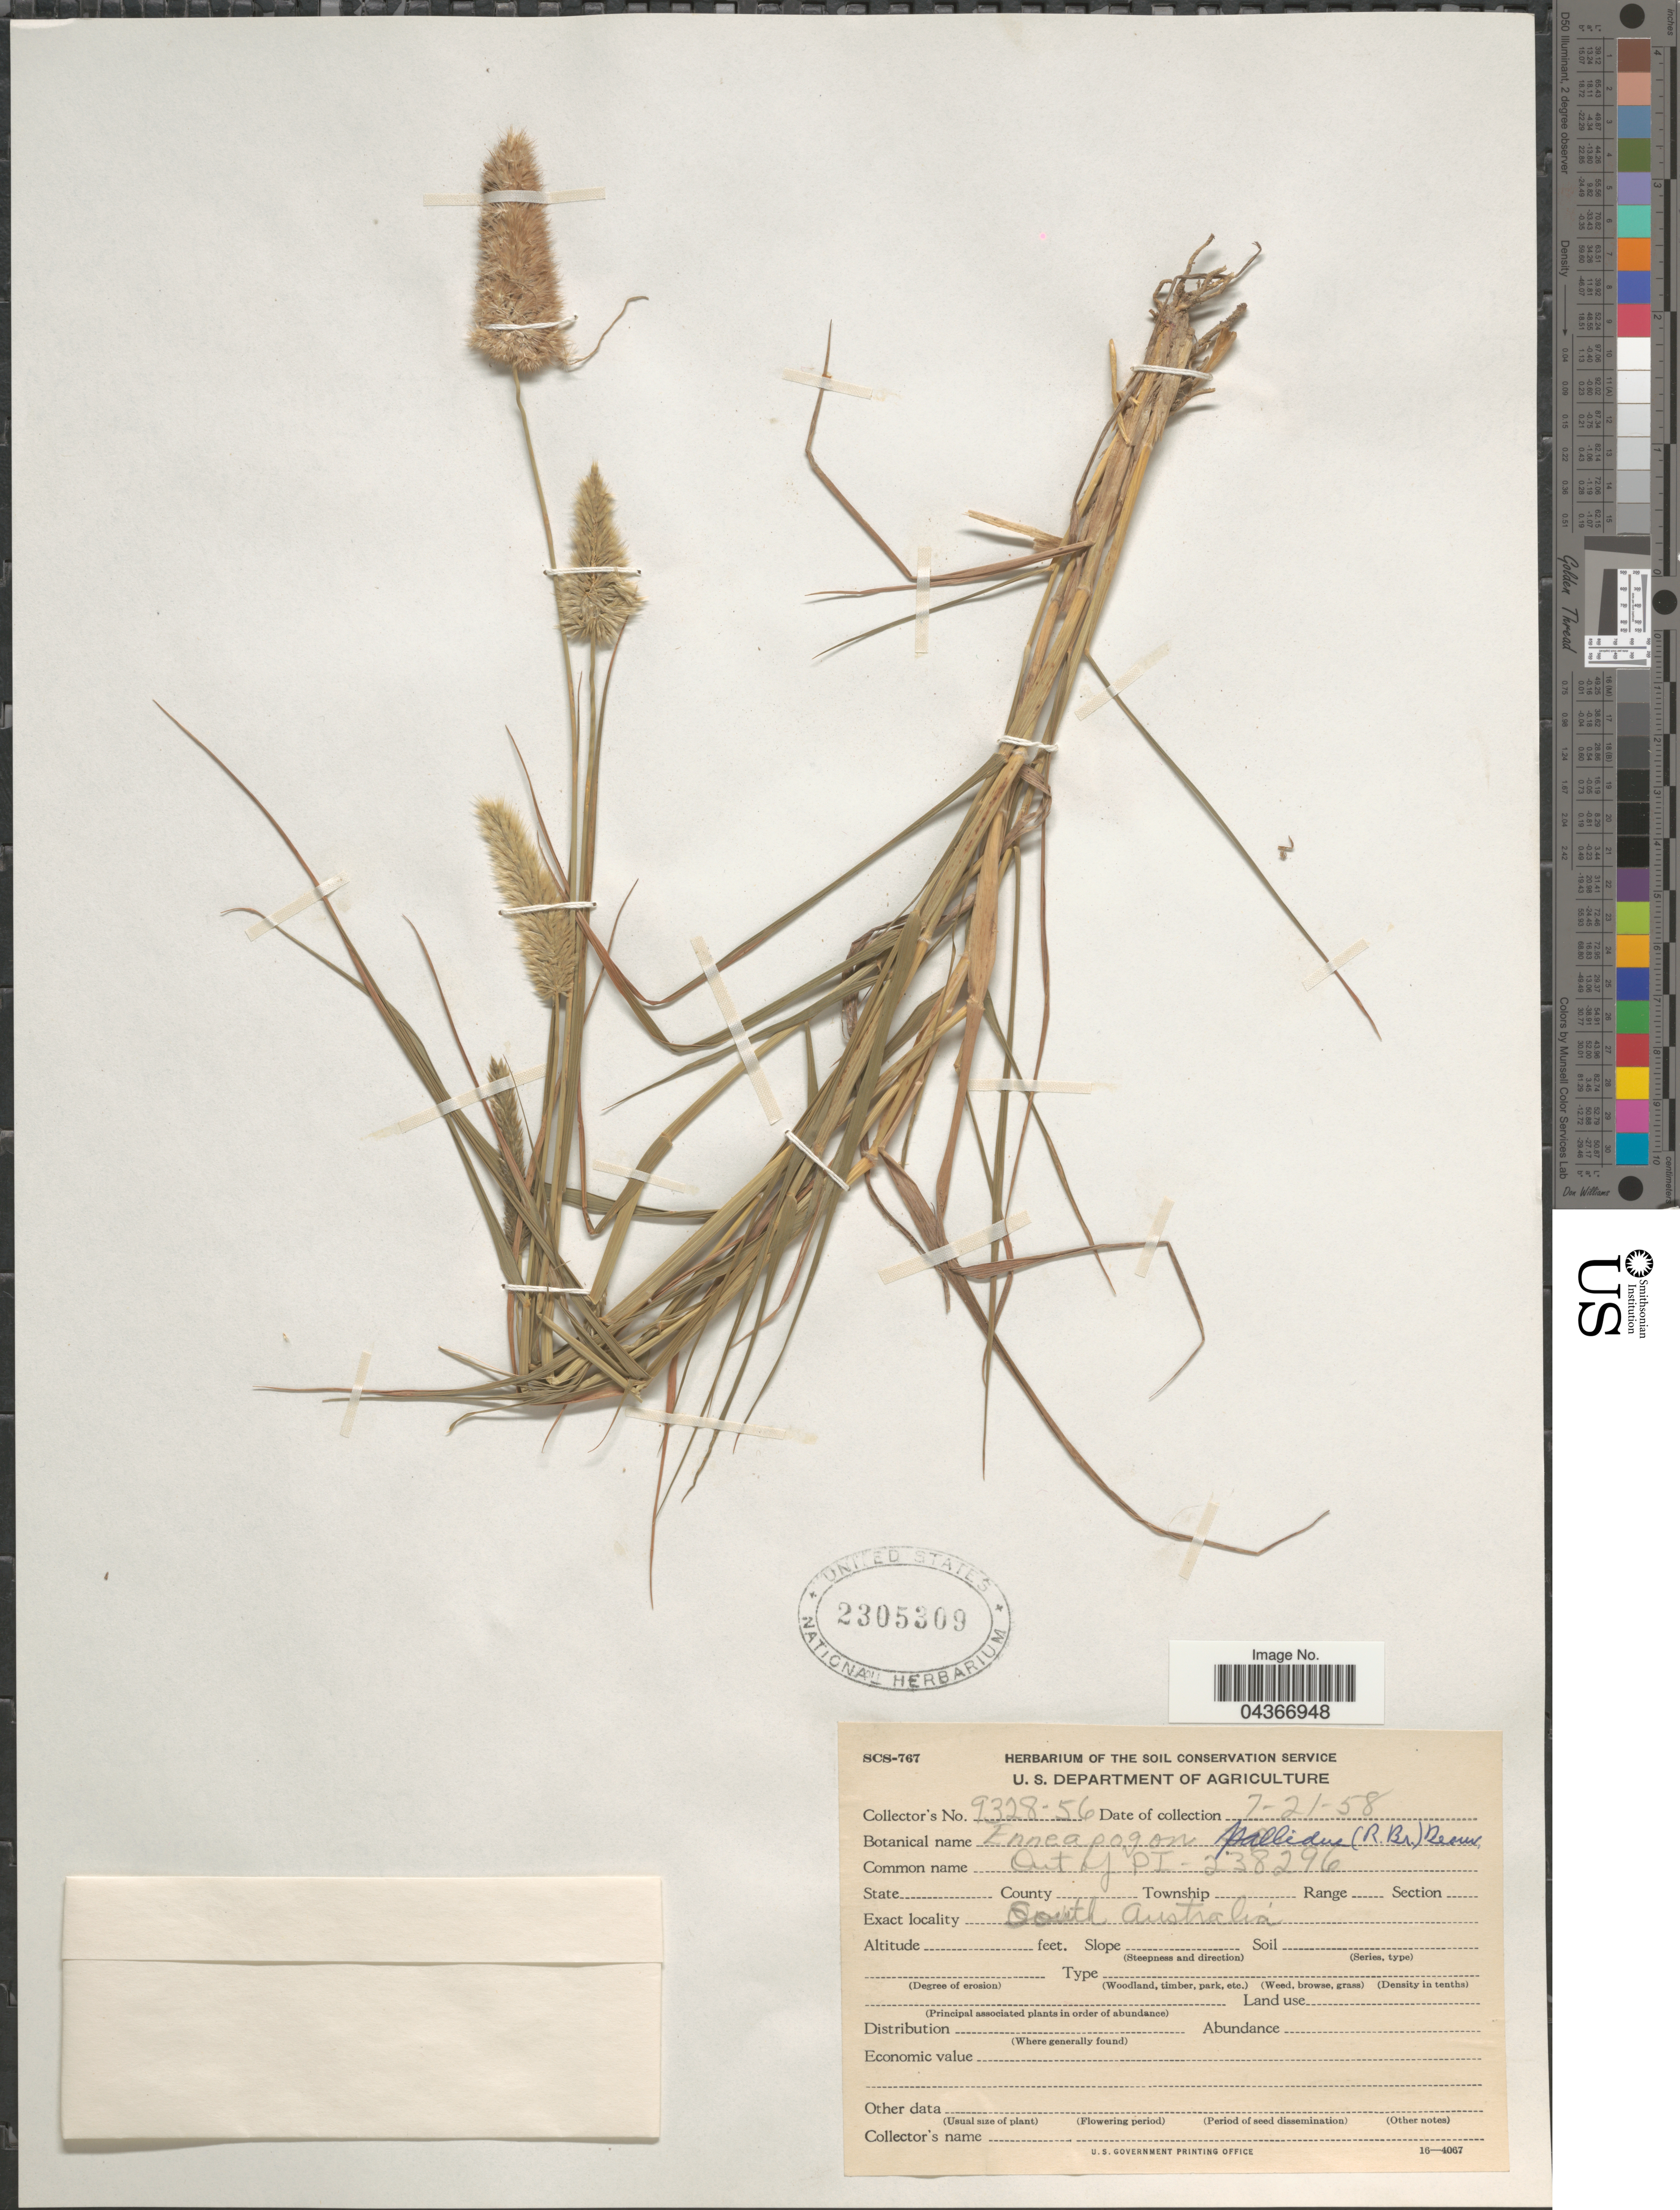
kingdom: Plantae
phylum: Tracheophyta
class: Liliopsida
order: Poales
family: Poaceae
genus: Enneapogon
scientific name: Enneapogon pallidus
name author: (R. Br.) P. Beauv.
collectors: Herbarium of the Soil Conservation Service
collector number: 9328-56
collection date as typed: Transcribed d/m/y: 21/7/58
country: Australia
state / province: South Australia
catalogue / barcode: US 2305309